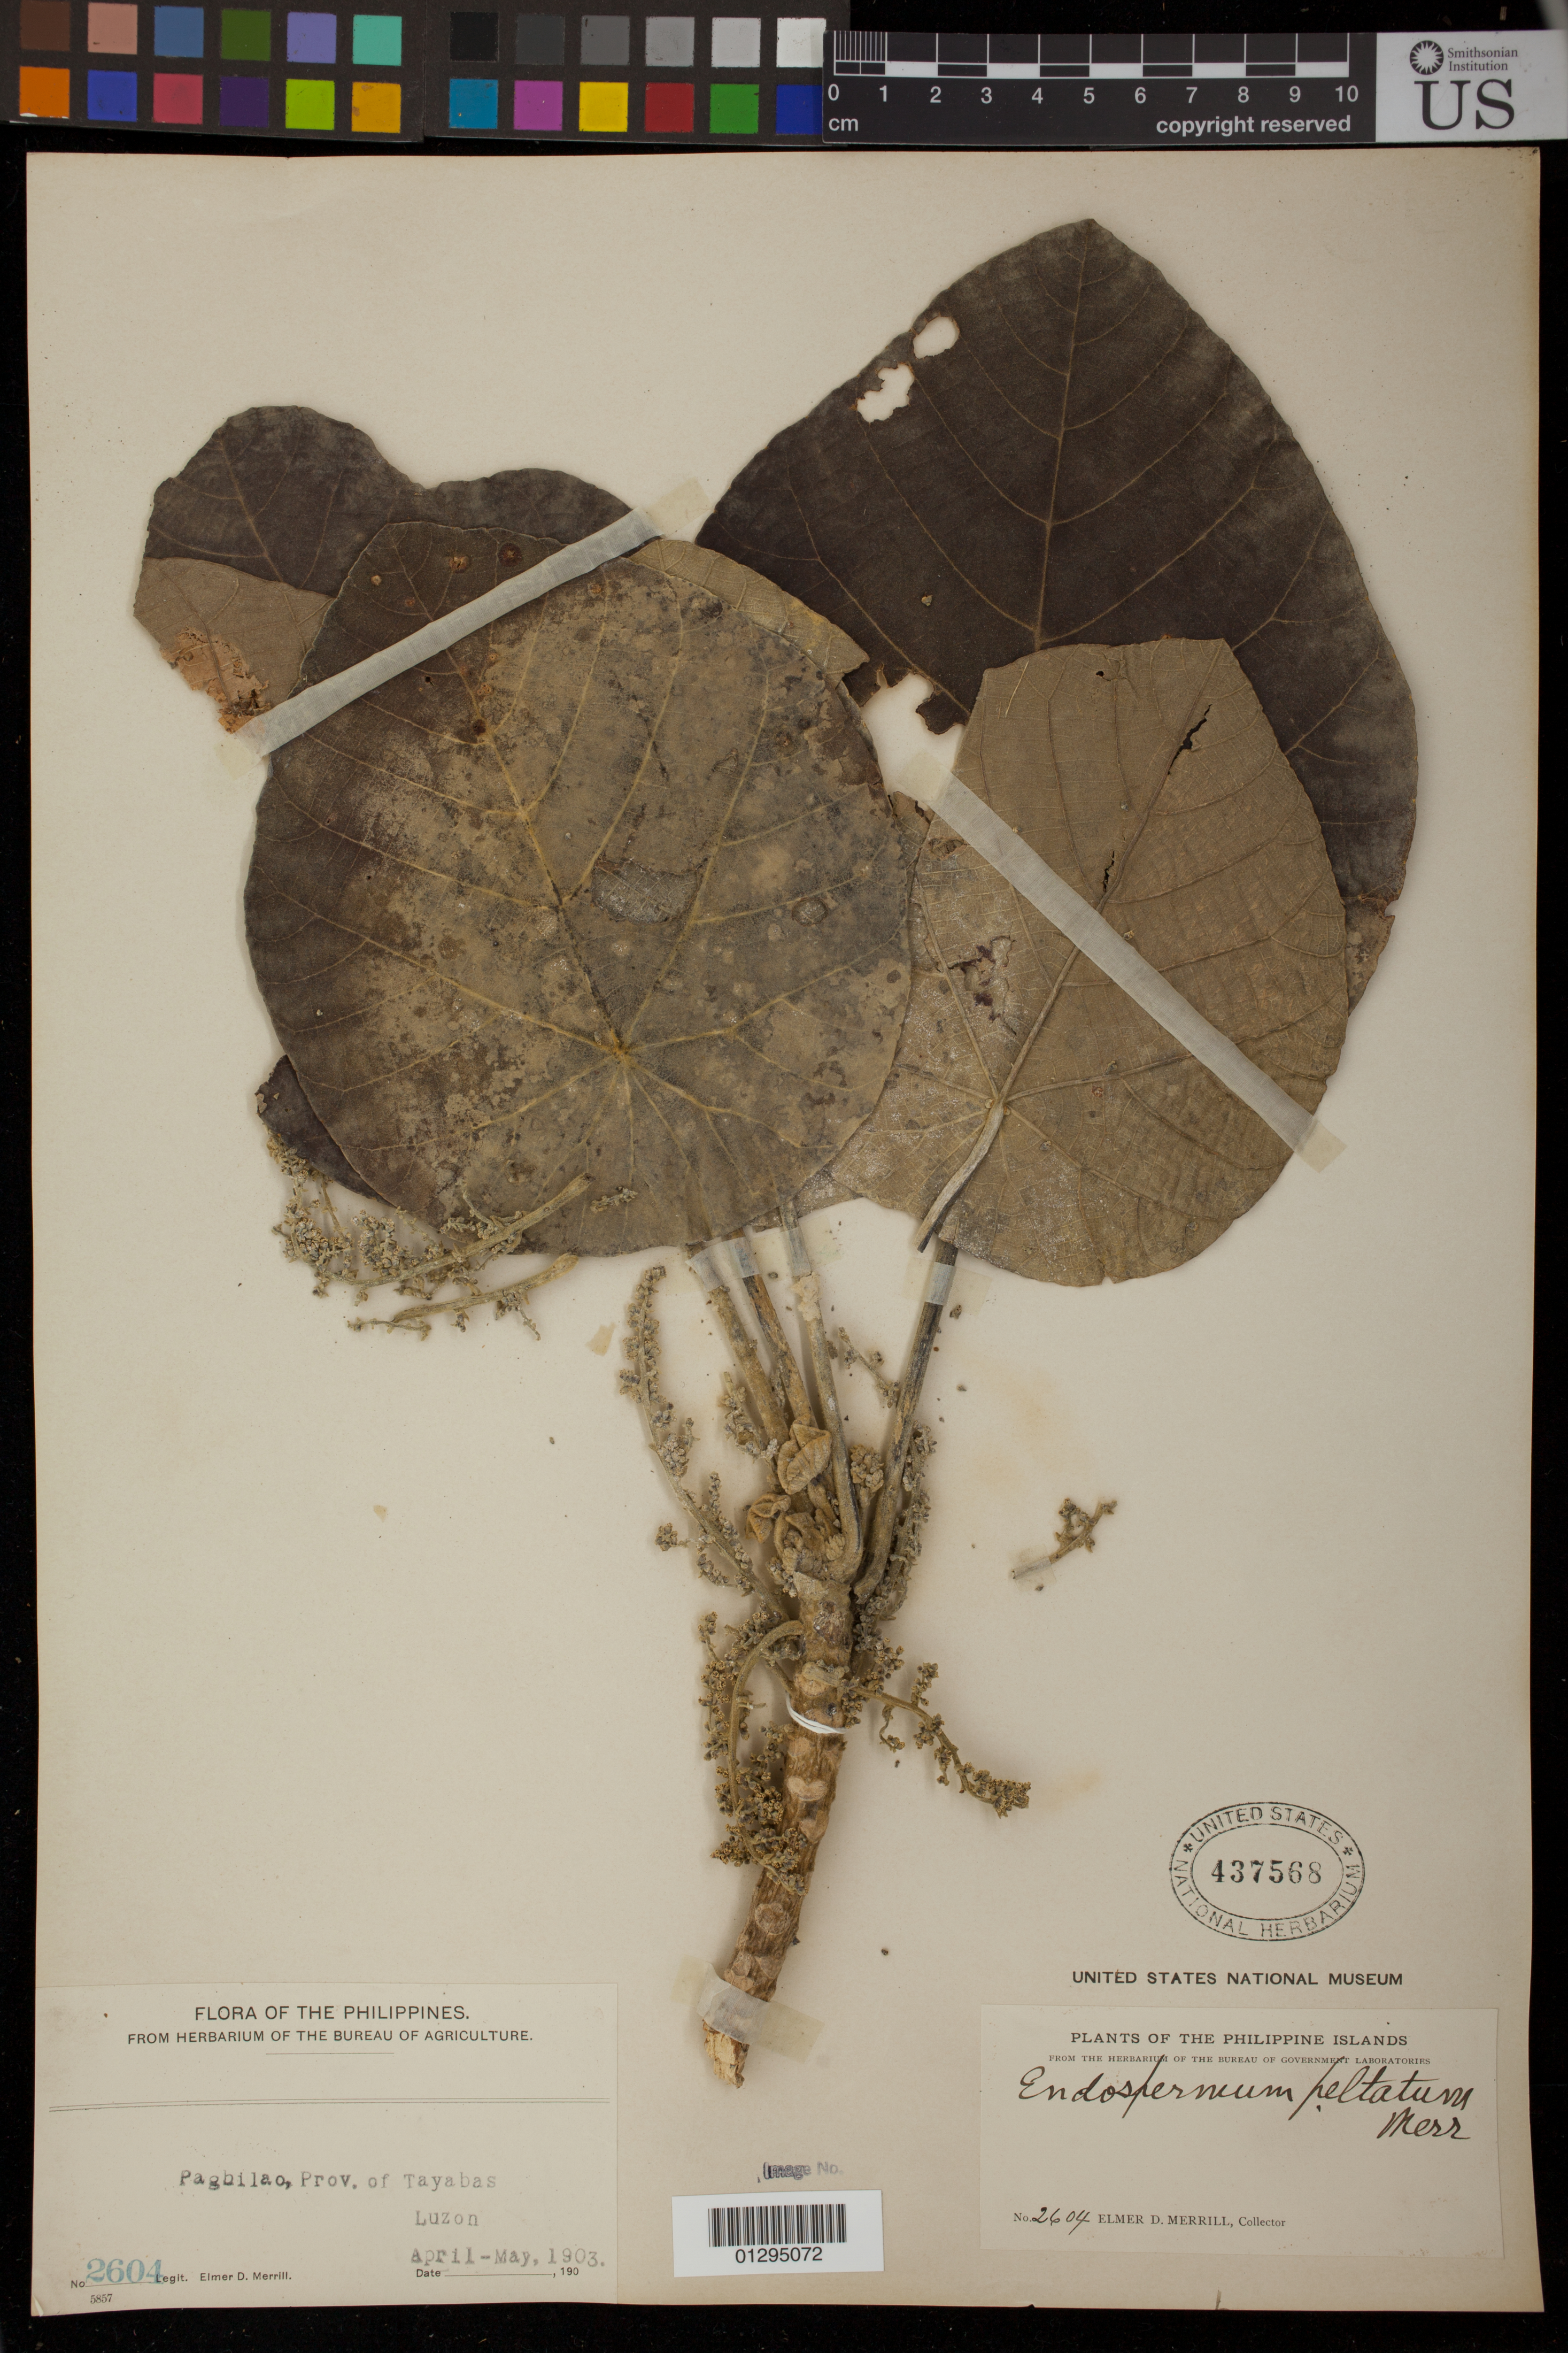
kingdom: Plantae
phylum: Tracheophyta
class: Magnoliopsida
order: Malpighiales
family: Euphorbiaceae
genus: Endospermum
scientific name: Endospermum peltatum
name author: Merr.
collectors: E. D. Merrill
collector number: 2604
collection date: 1903-04/1903-05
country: Philippines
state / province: Calabarzon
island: Luzon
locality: Pagbilao, Province of Tayabas, Luzon.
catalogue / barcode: US 437568